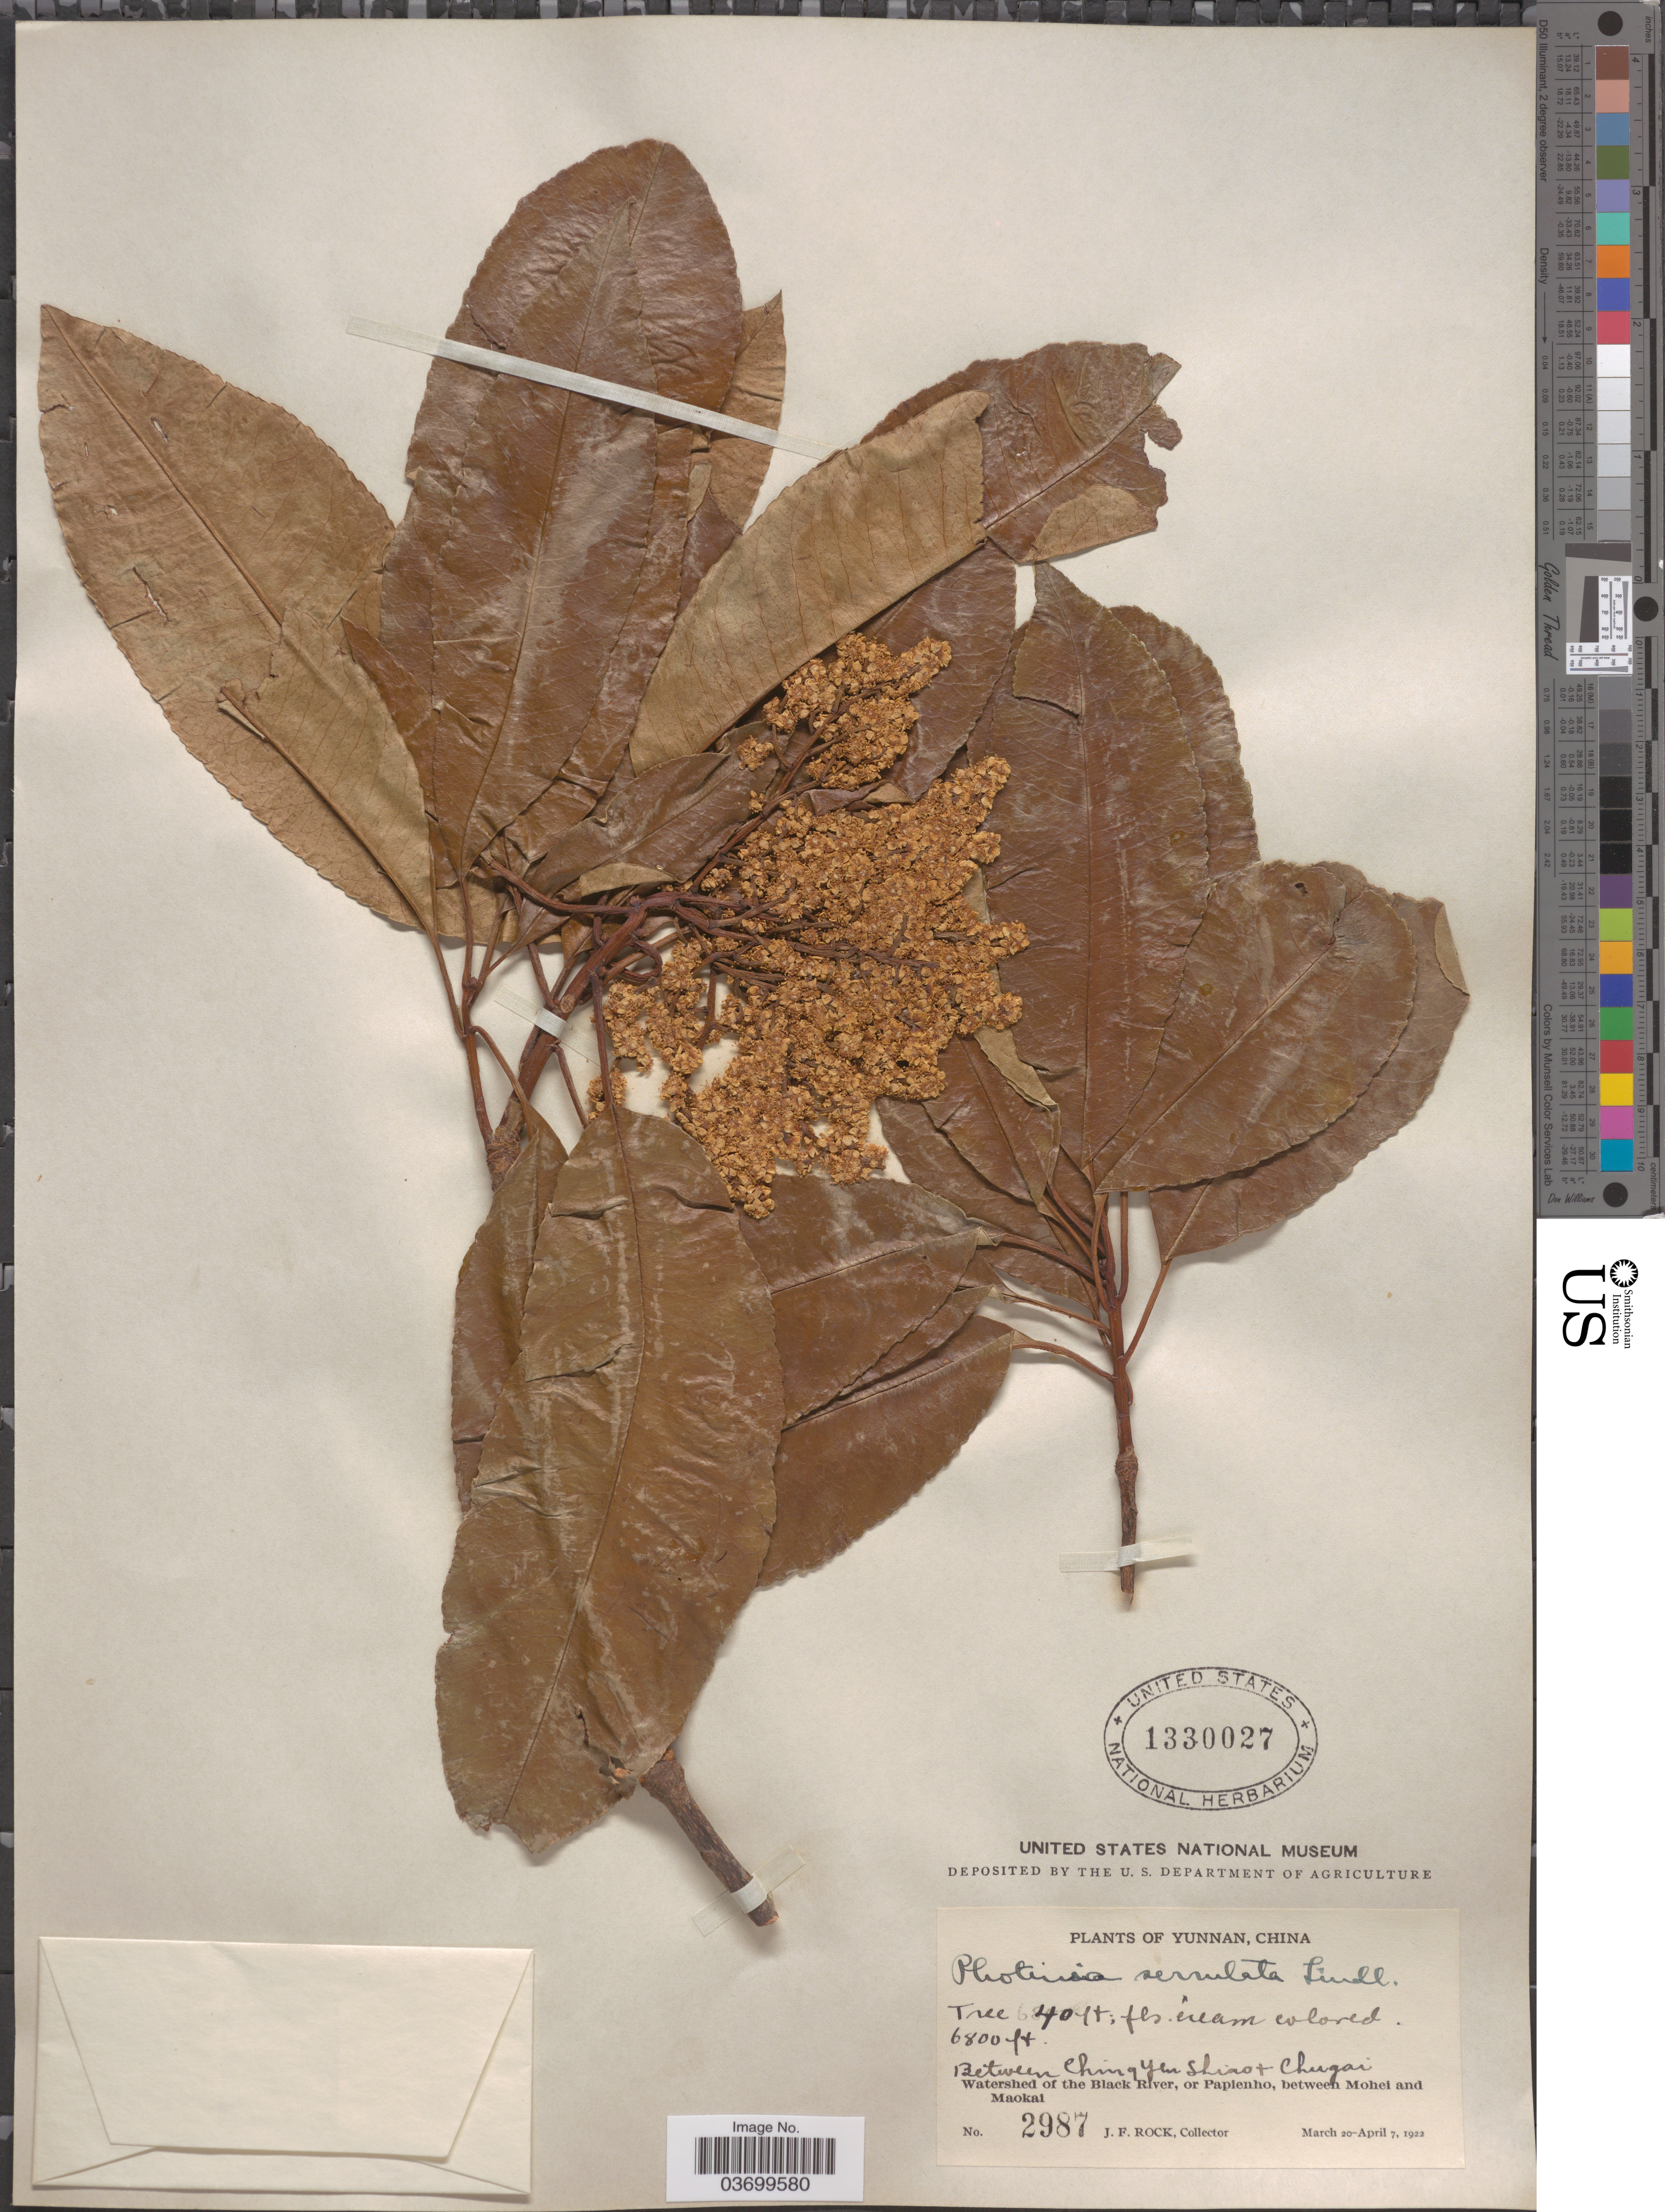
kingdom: Plantae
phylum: Tracheophyta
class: Magnoliopsida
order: Rosales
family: Rosaceae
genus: Photinia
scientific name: Photinia serrulata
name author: Franch. & Sav.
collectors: J. Rock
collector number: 2987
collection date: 1922-03-20/1922-04-07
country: China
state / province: Yunnan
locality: Between Ching Yen Shiao+Chugai. Watershed of the Black River, or Papienho, between Mohei and Maokai.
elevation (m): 2073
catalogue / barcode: US 1330027